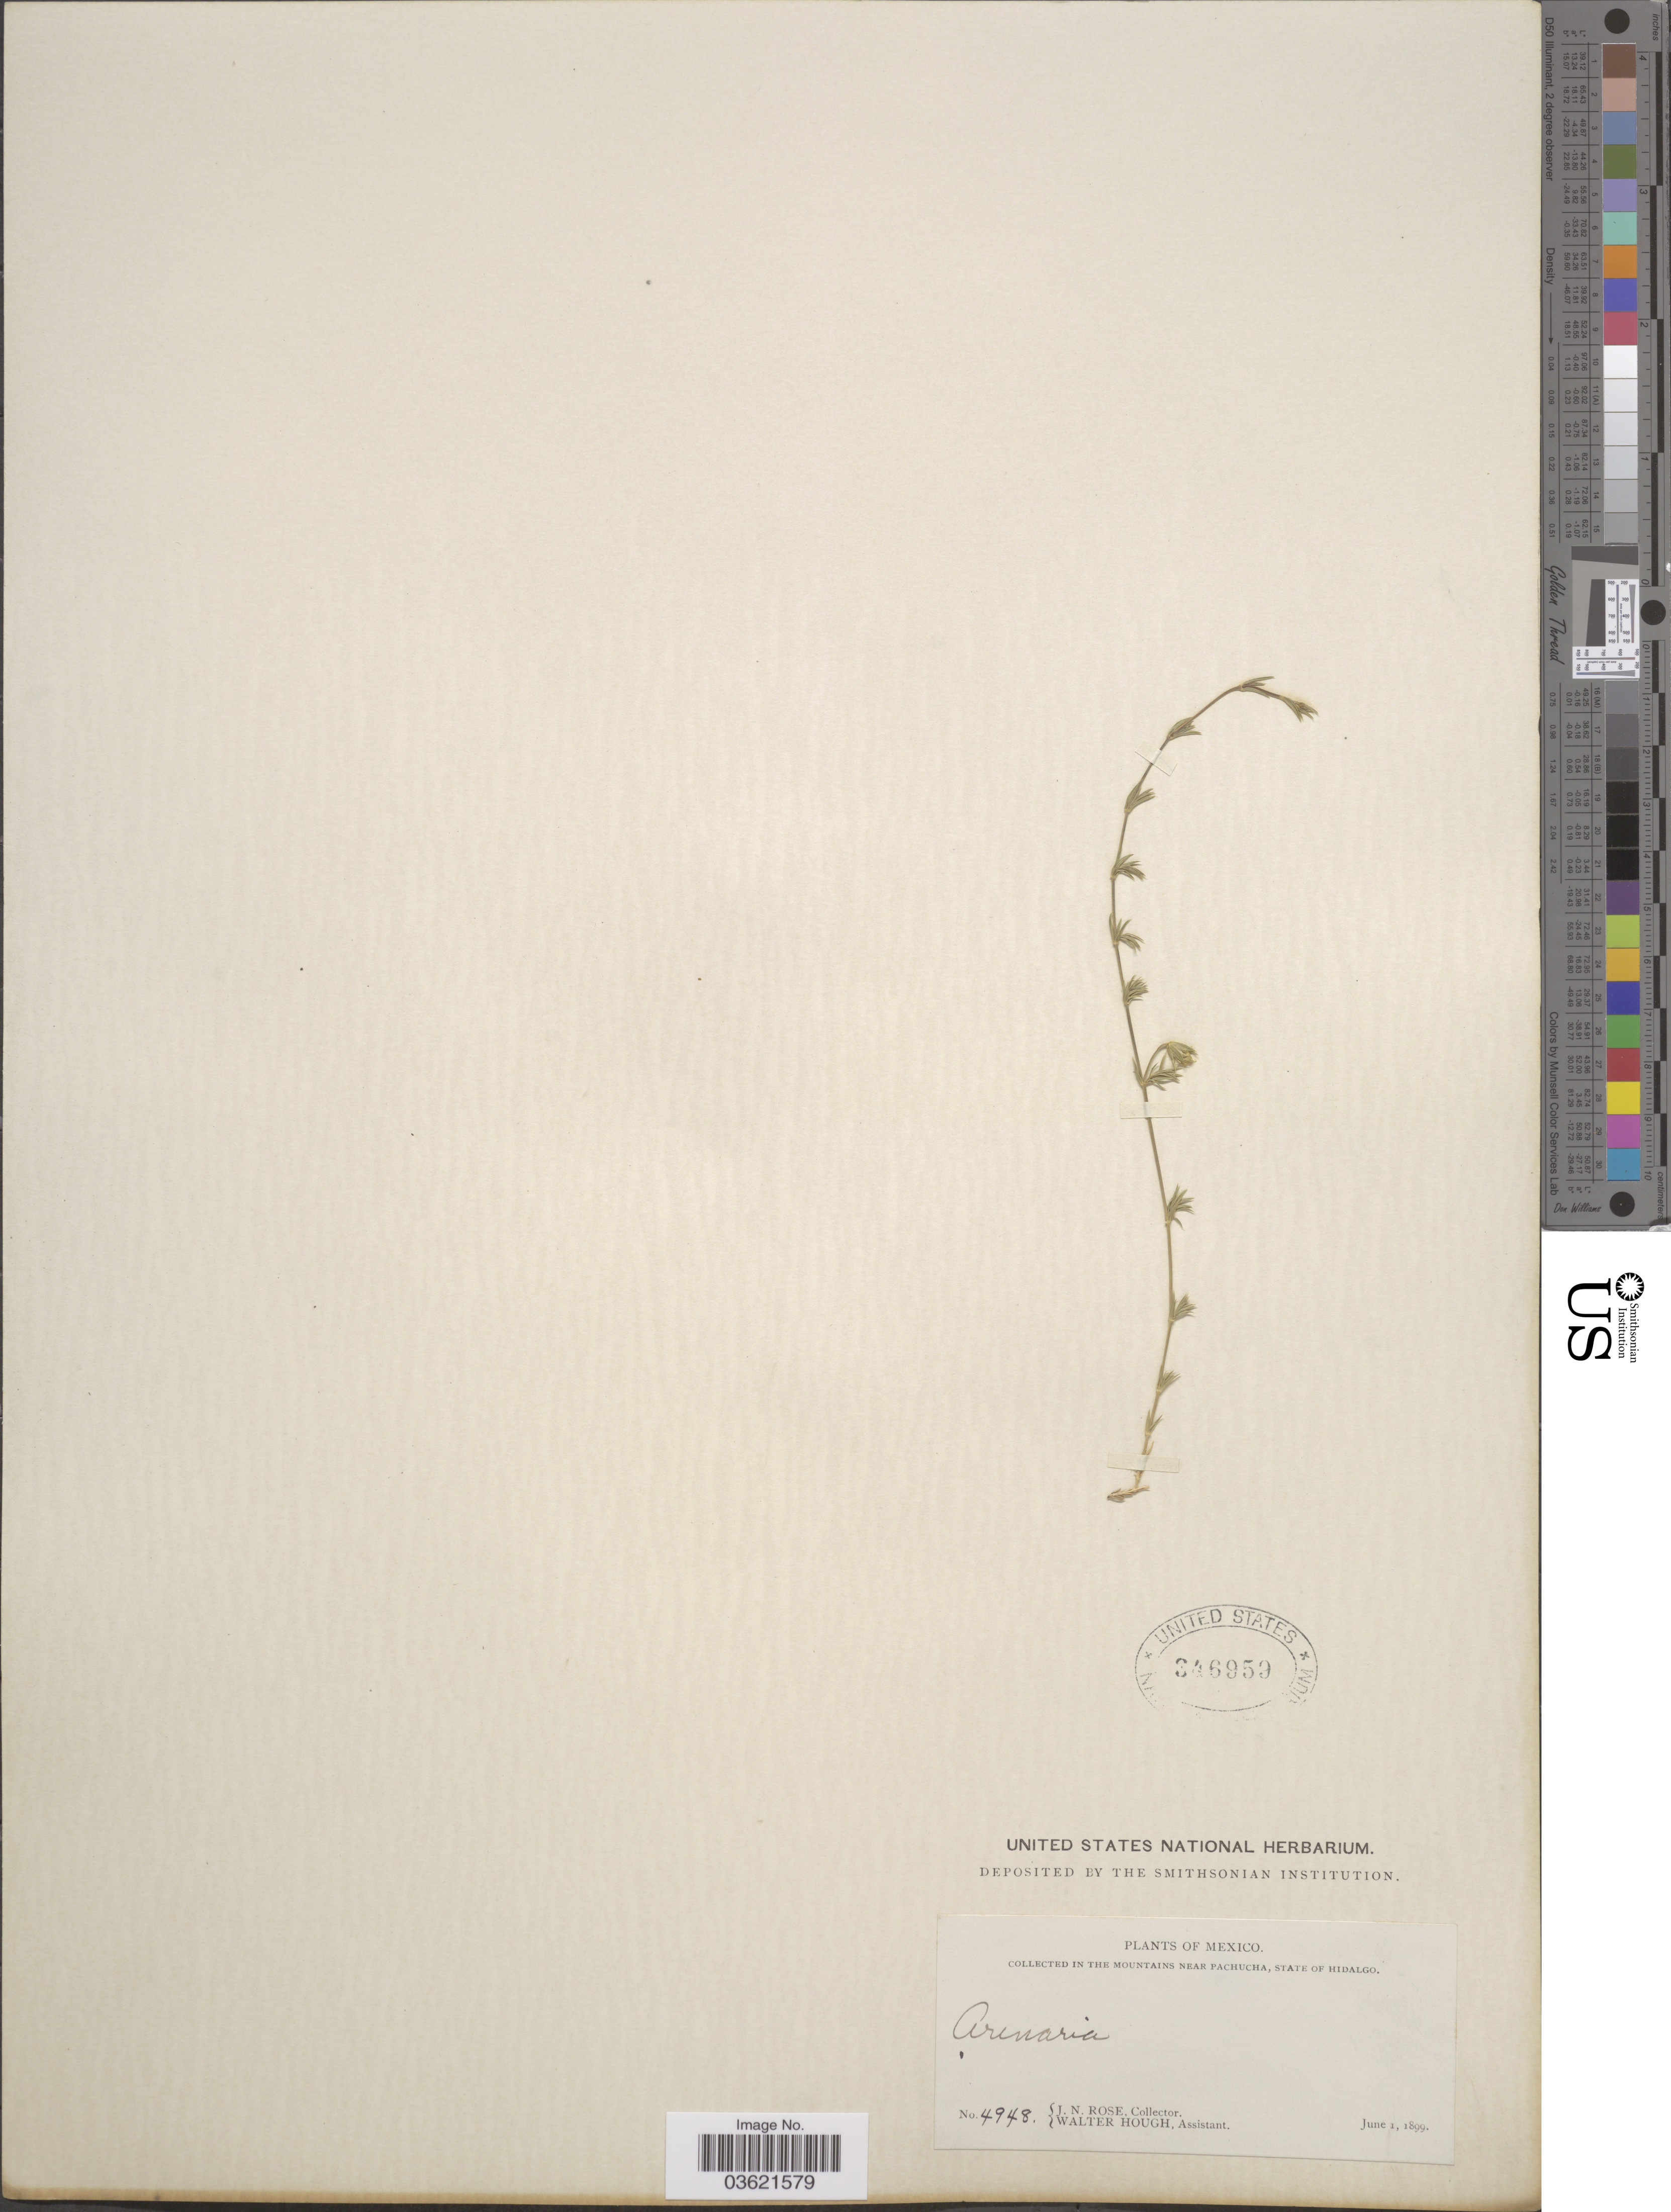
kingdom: Plantae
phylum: Tracheophyta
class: Magnoliopsida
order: Caryophyllales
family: Caryophyllaceae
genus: Arenaria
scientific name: Arenaria lycopodioides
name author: Willd. ex Schltdl.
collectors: J. N. Rose & W. Hough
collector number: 4948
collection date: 1899-06-01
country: Mexico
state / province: Hidalgo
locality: In the mountains near Pachucha.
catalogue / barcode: US 346959